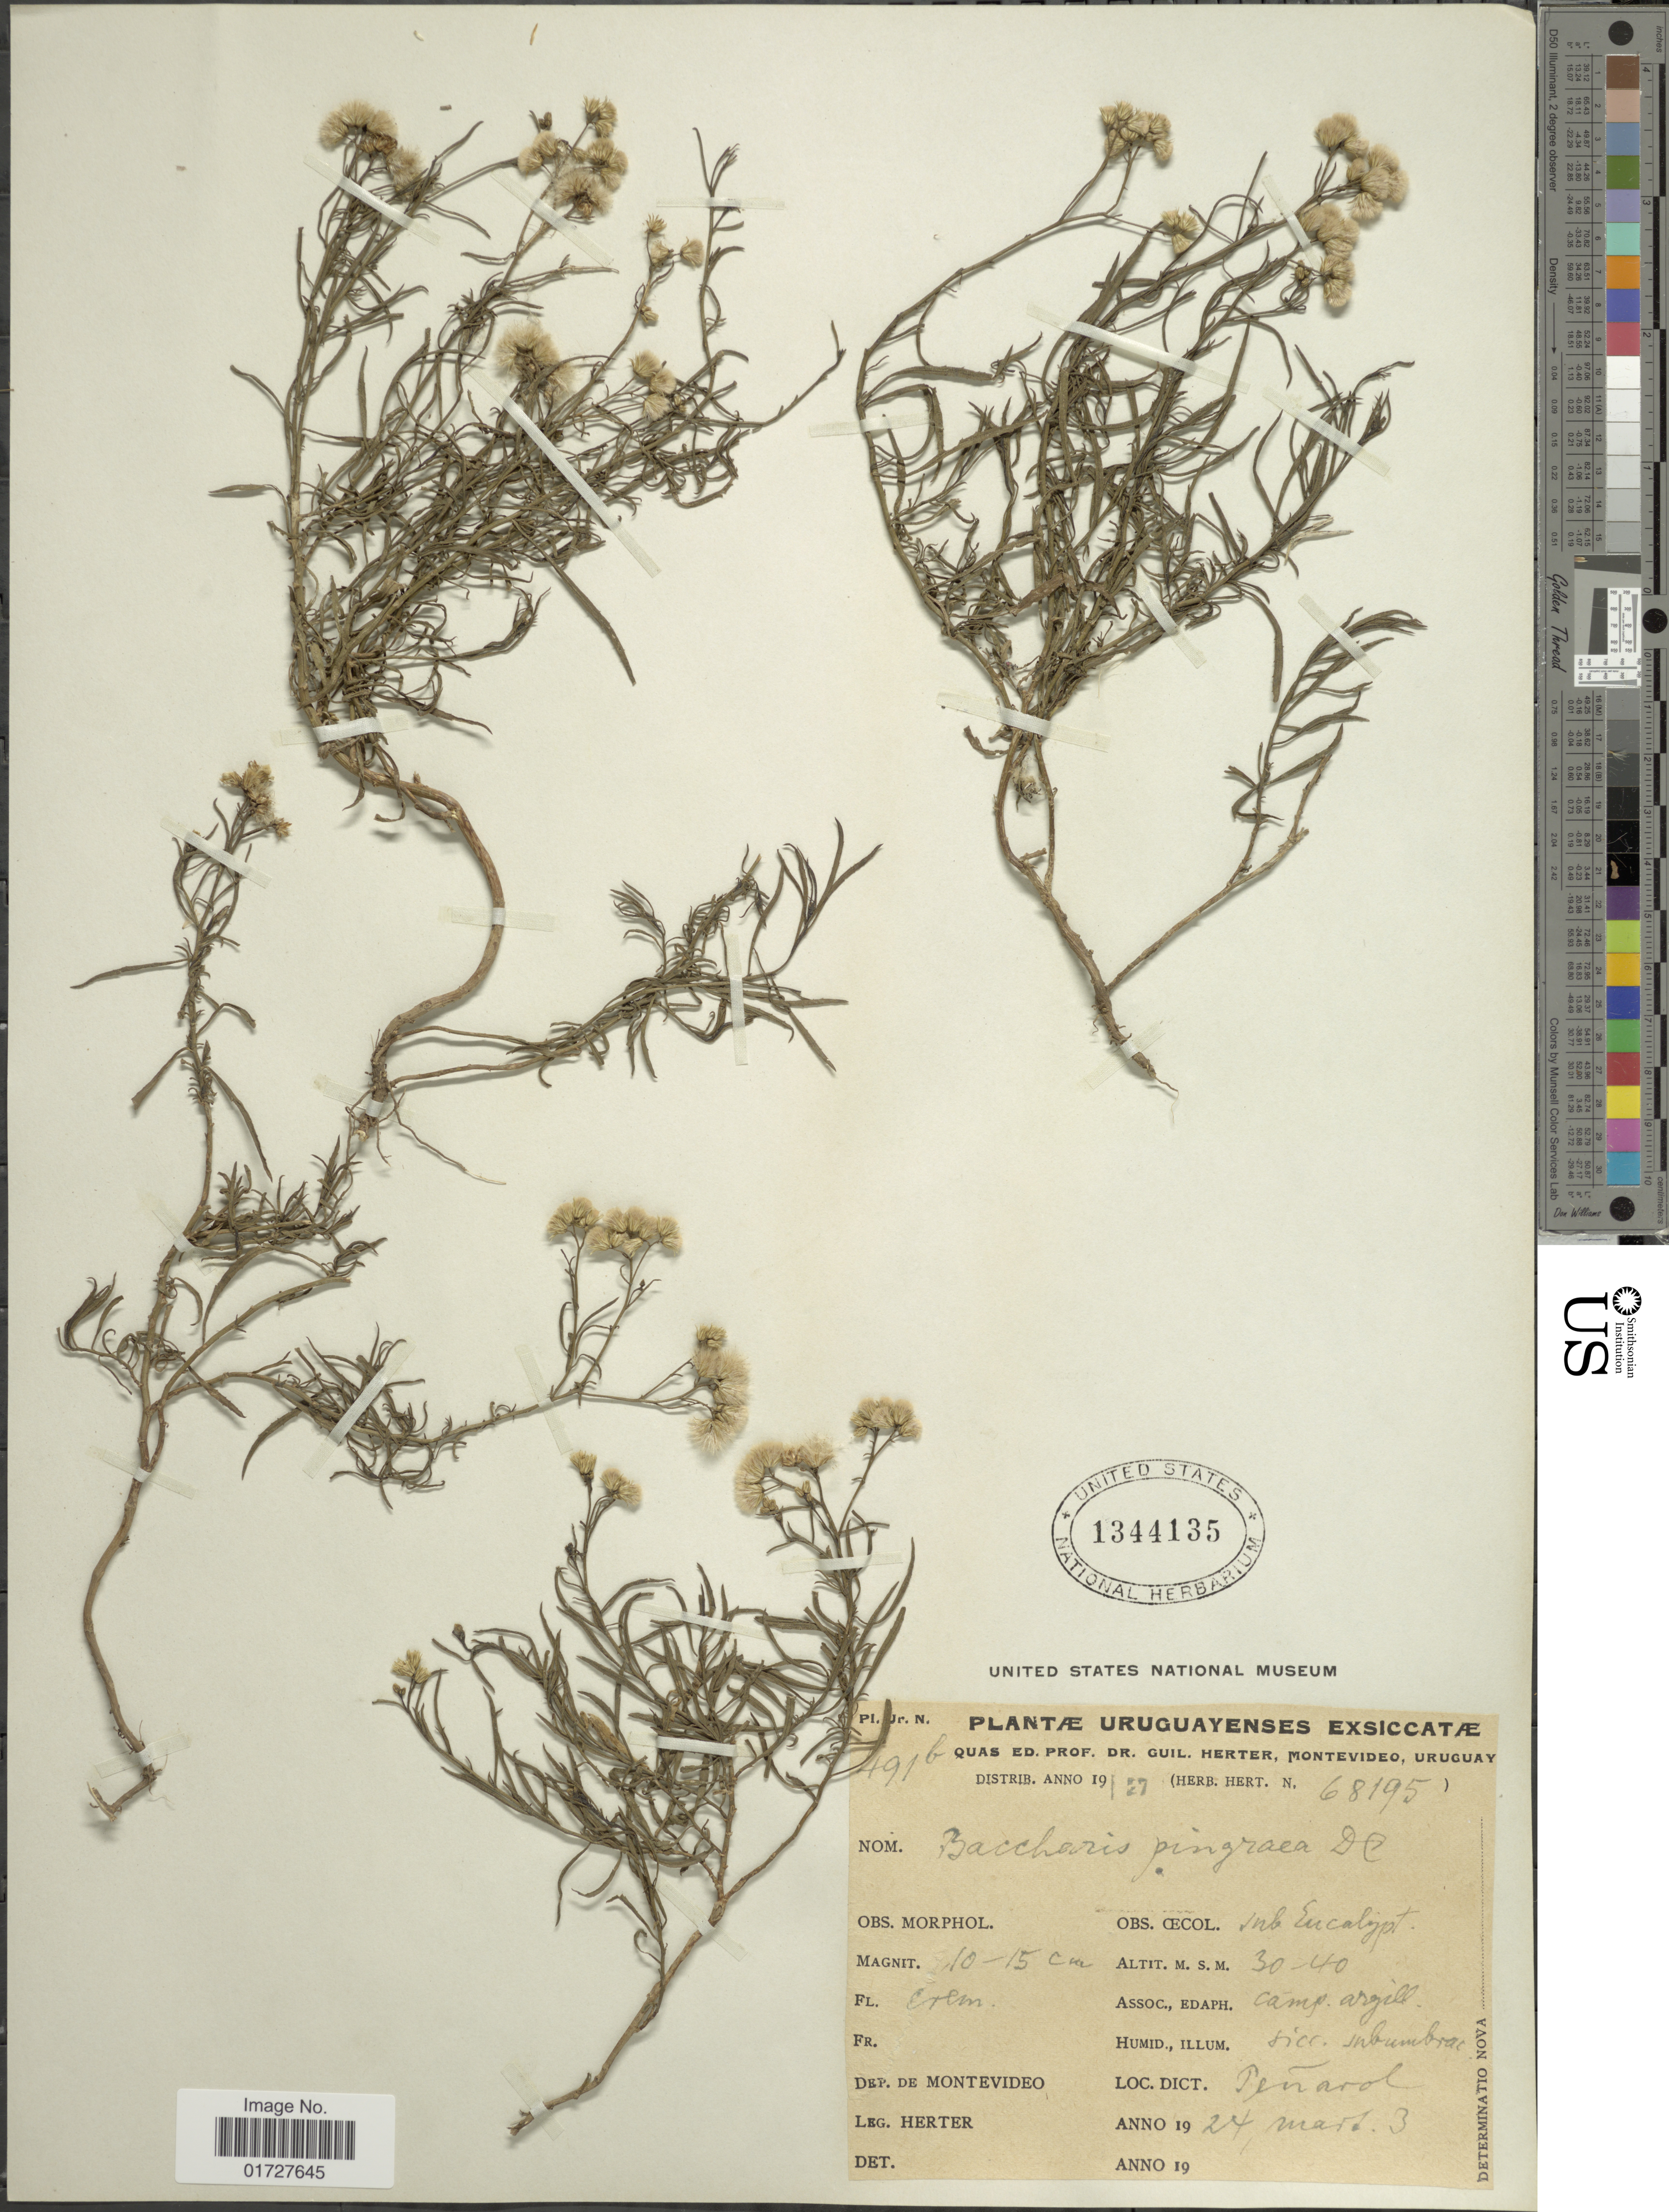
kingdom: Plantae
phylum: Tracheophyta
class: Magnoliopsida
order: Asterales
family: Asteraceae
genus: Baccharis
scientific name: Baccharis pingraea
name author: DC.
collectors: W. G. Herter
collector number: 491b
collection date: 1924-03-03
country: Uruguay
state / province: Montevideo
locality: Penarol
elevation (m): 30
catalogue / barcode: US 1344135